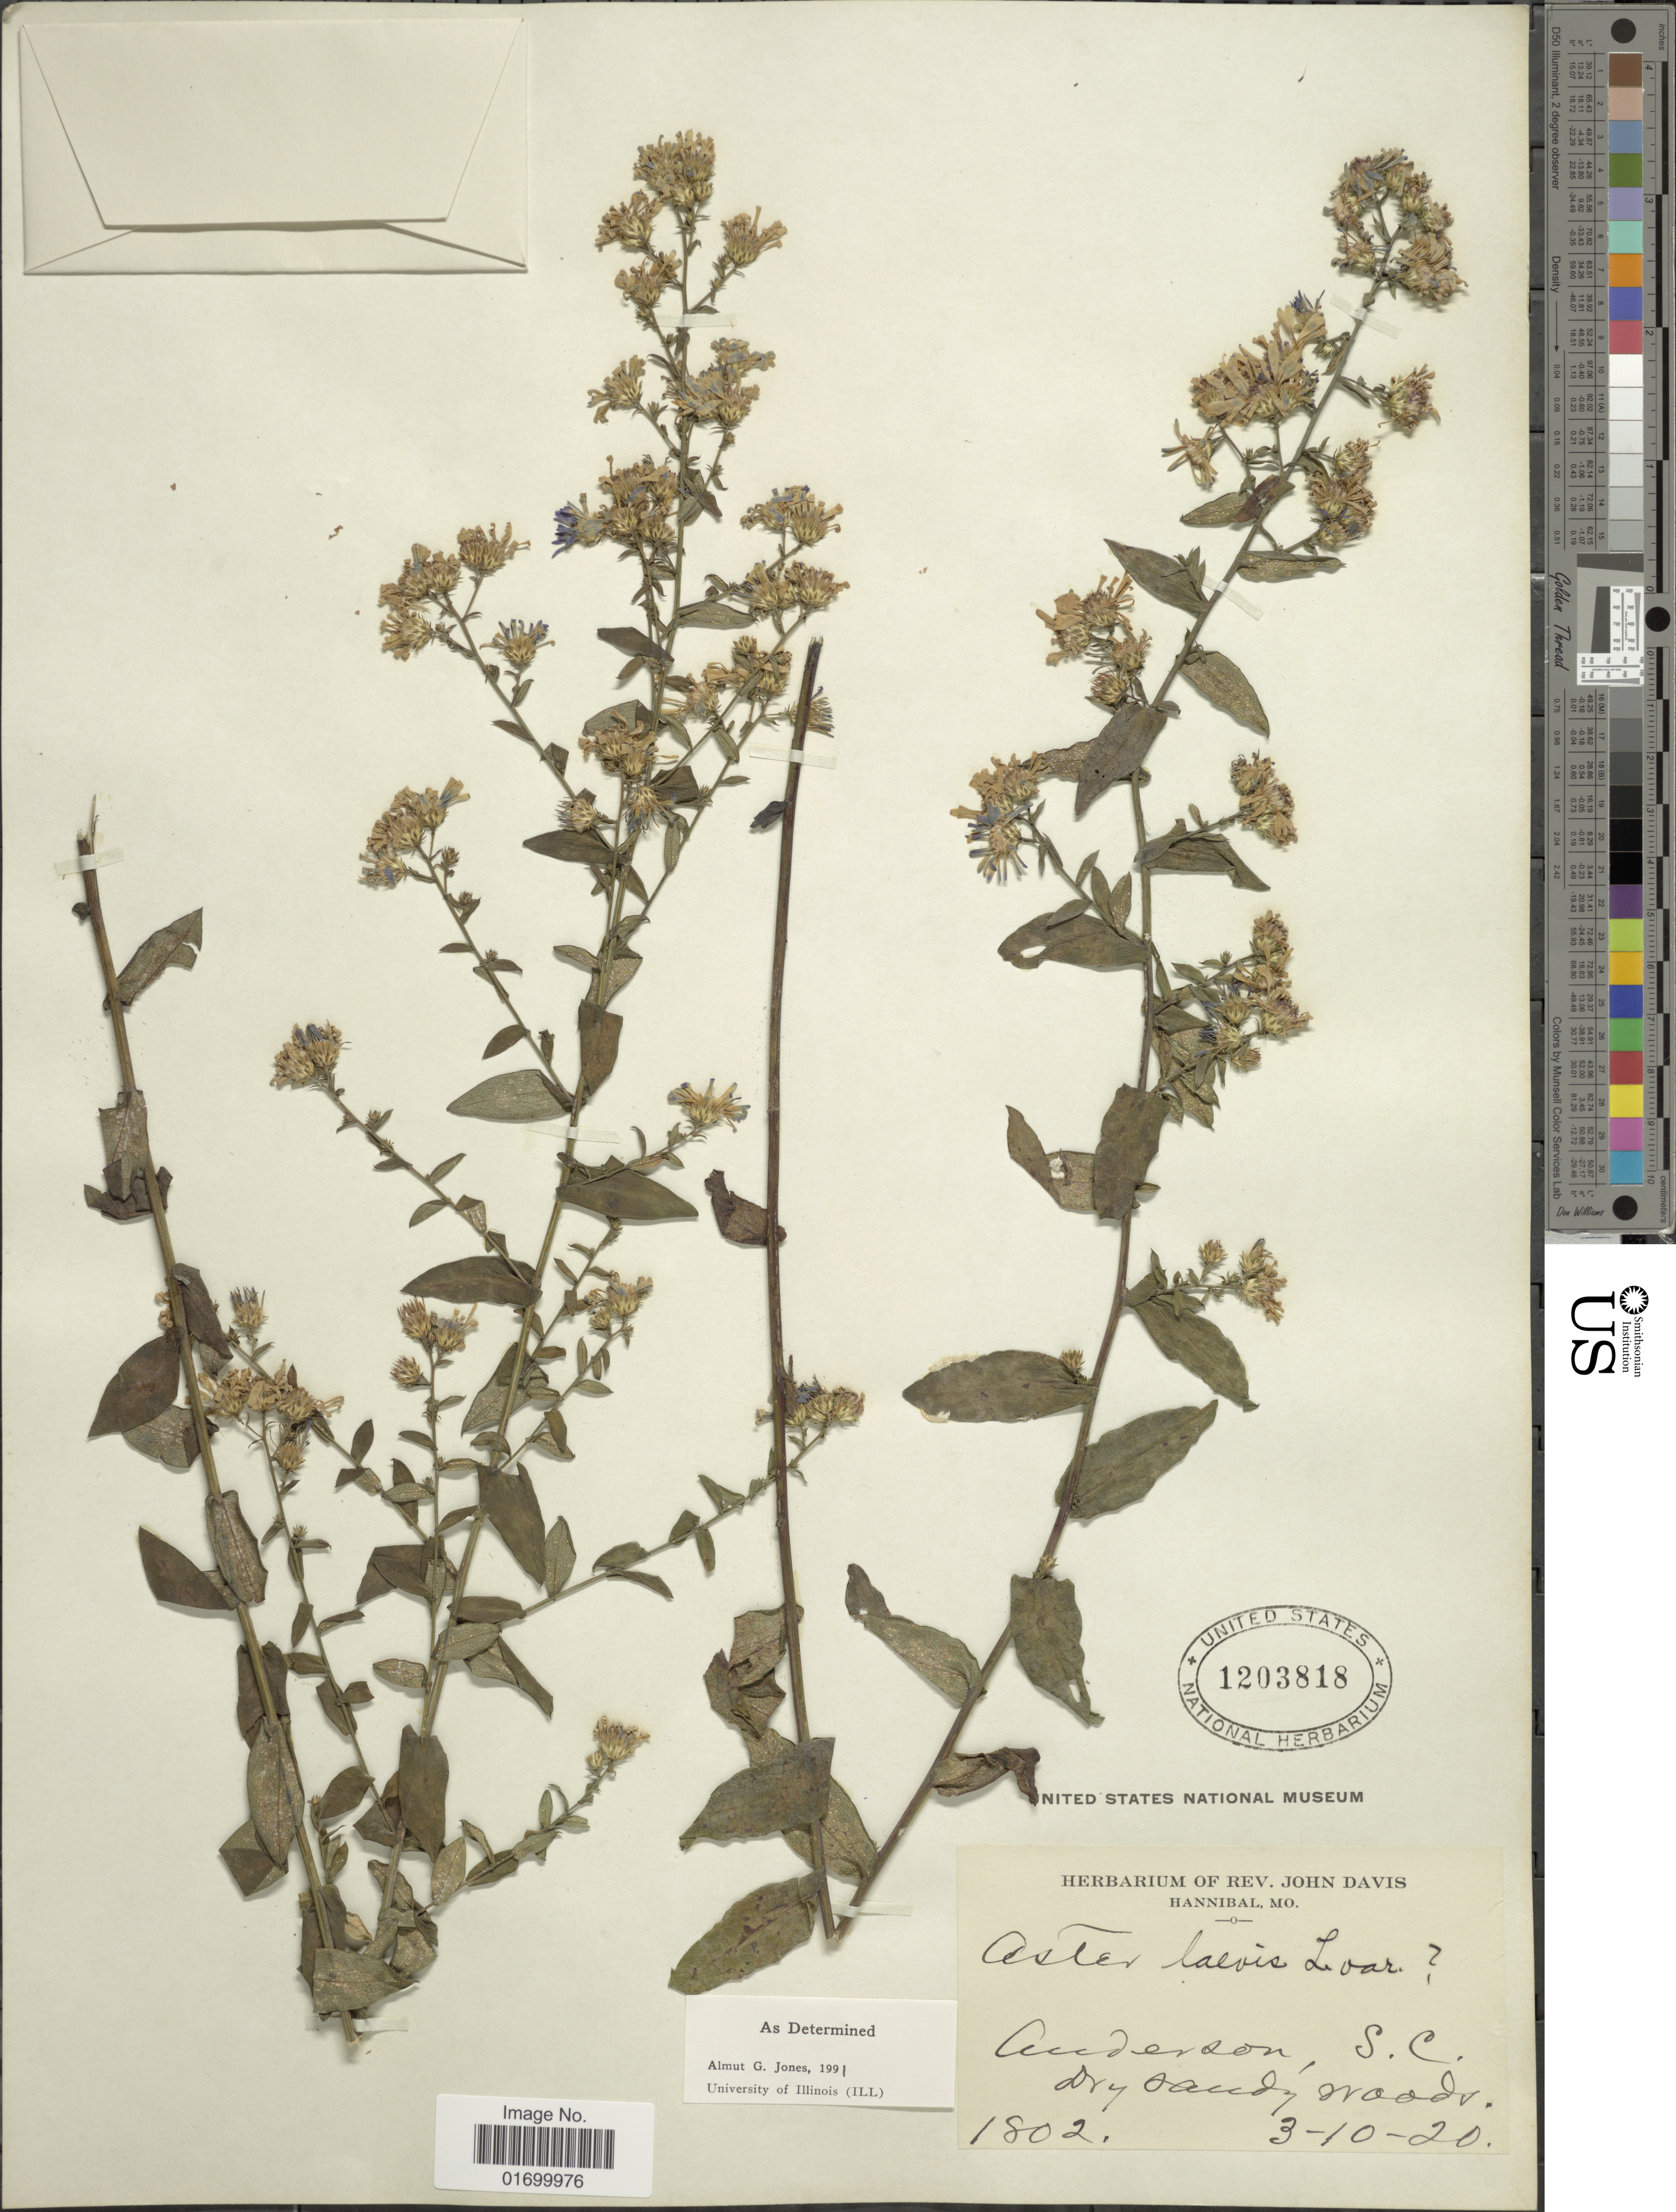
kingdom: Plantae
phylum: Tracheophyta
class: Magnoliopsida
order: Asterales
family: Asteraceae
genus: Symphyotrichum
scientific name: Symphyotrichum laeve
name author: (L.) Á. Löve & D. Löve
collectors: J. Davis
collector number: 1802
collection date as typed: Transcribed d/m/y: 10/3/20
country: United States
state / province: South Carolina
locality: Anderson, S. C.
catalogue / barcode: US 1203818